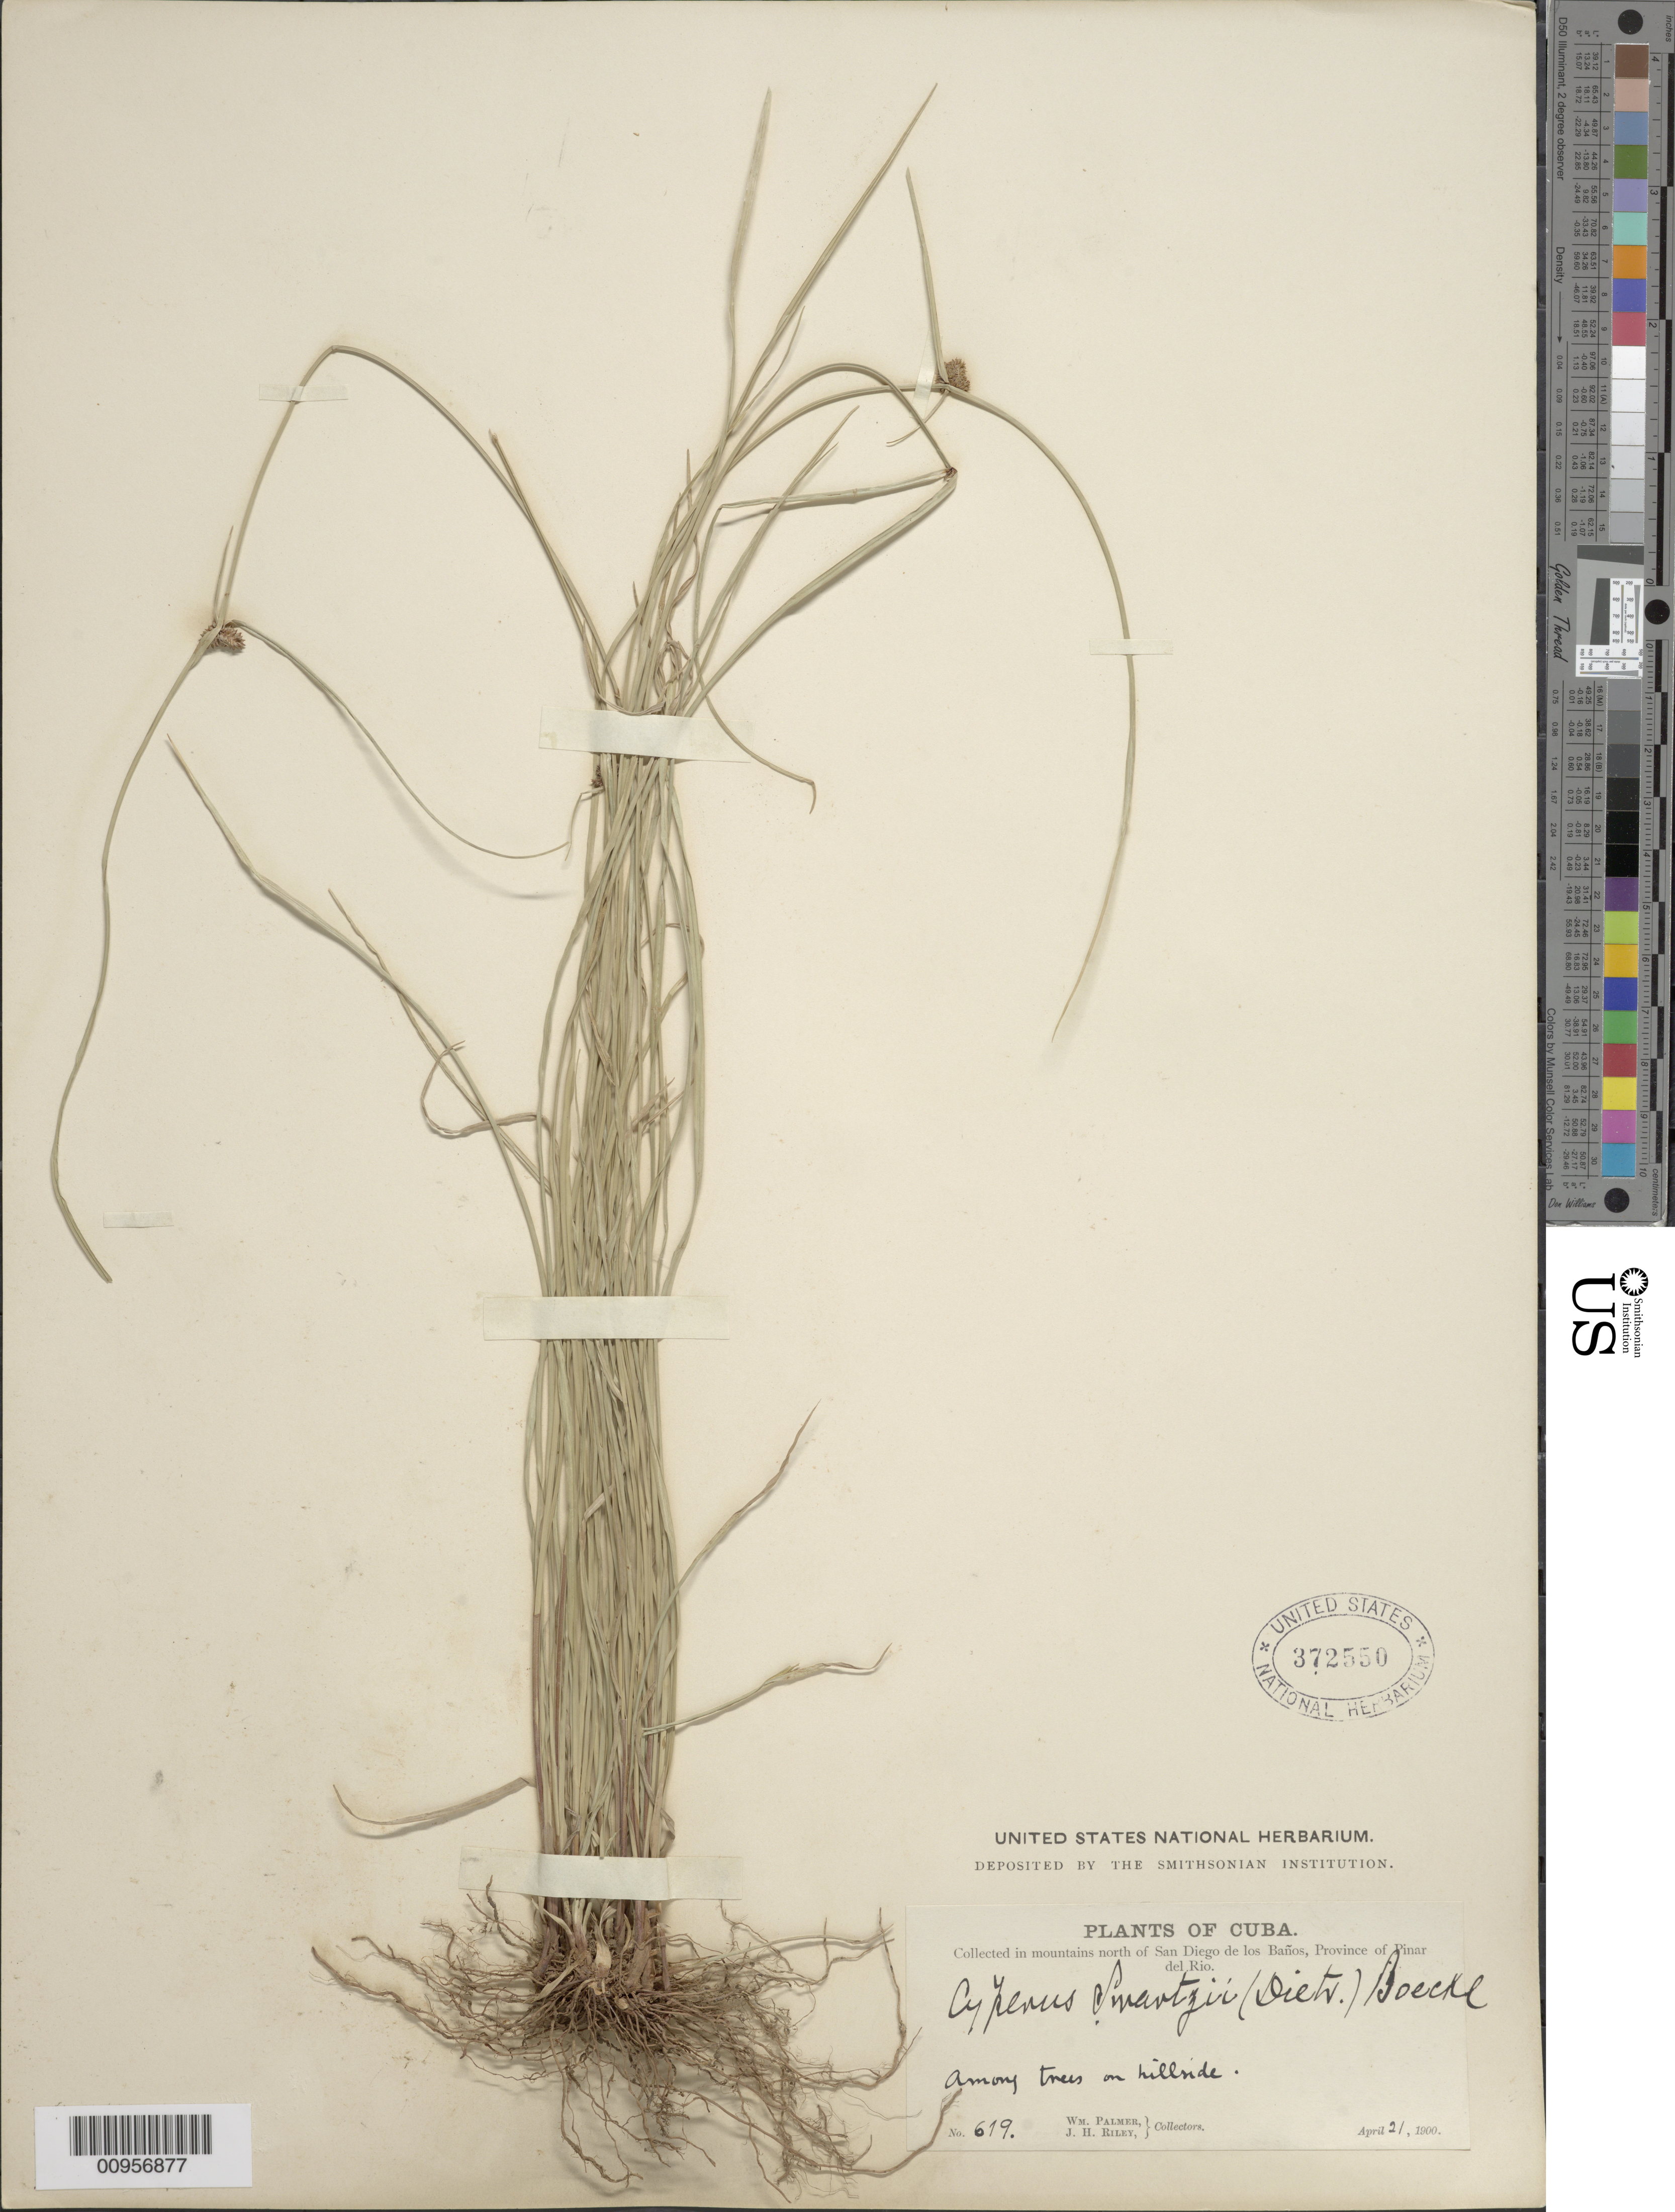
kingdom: Plantae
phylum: Tracheophyta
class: Liliopsida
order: Poales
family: Cyperaceae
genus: Cyperus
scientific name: Cyperus swartzii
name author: (A. Dietr.) Boeckeler ex Kük.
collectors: W. Palmer & J. H. Riley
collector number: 619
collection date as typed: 21 Apr 1900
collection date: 1900-04-21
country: Cuba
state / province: Pinar del Rio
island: Cuba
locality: mountains N of San Diego de loa Baños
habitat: Among trees on hillside in mountains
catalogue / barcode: US 372550